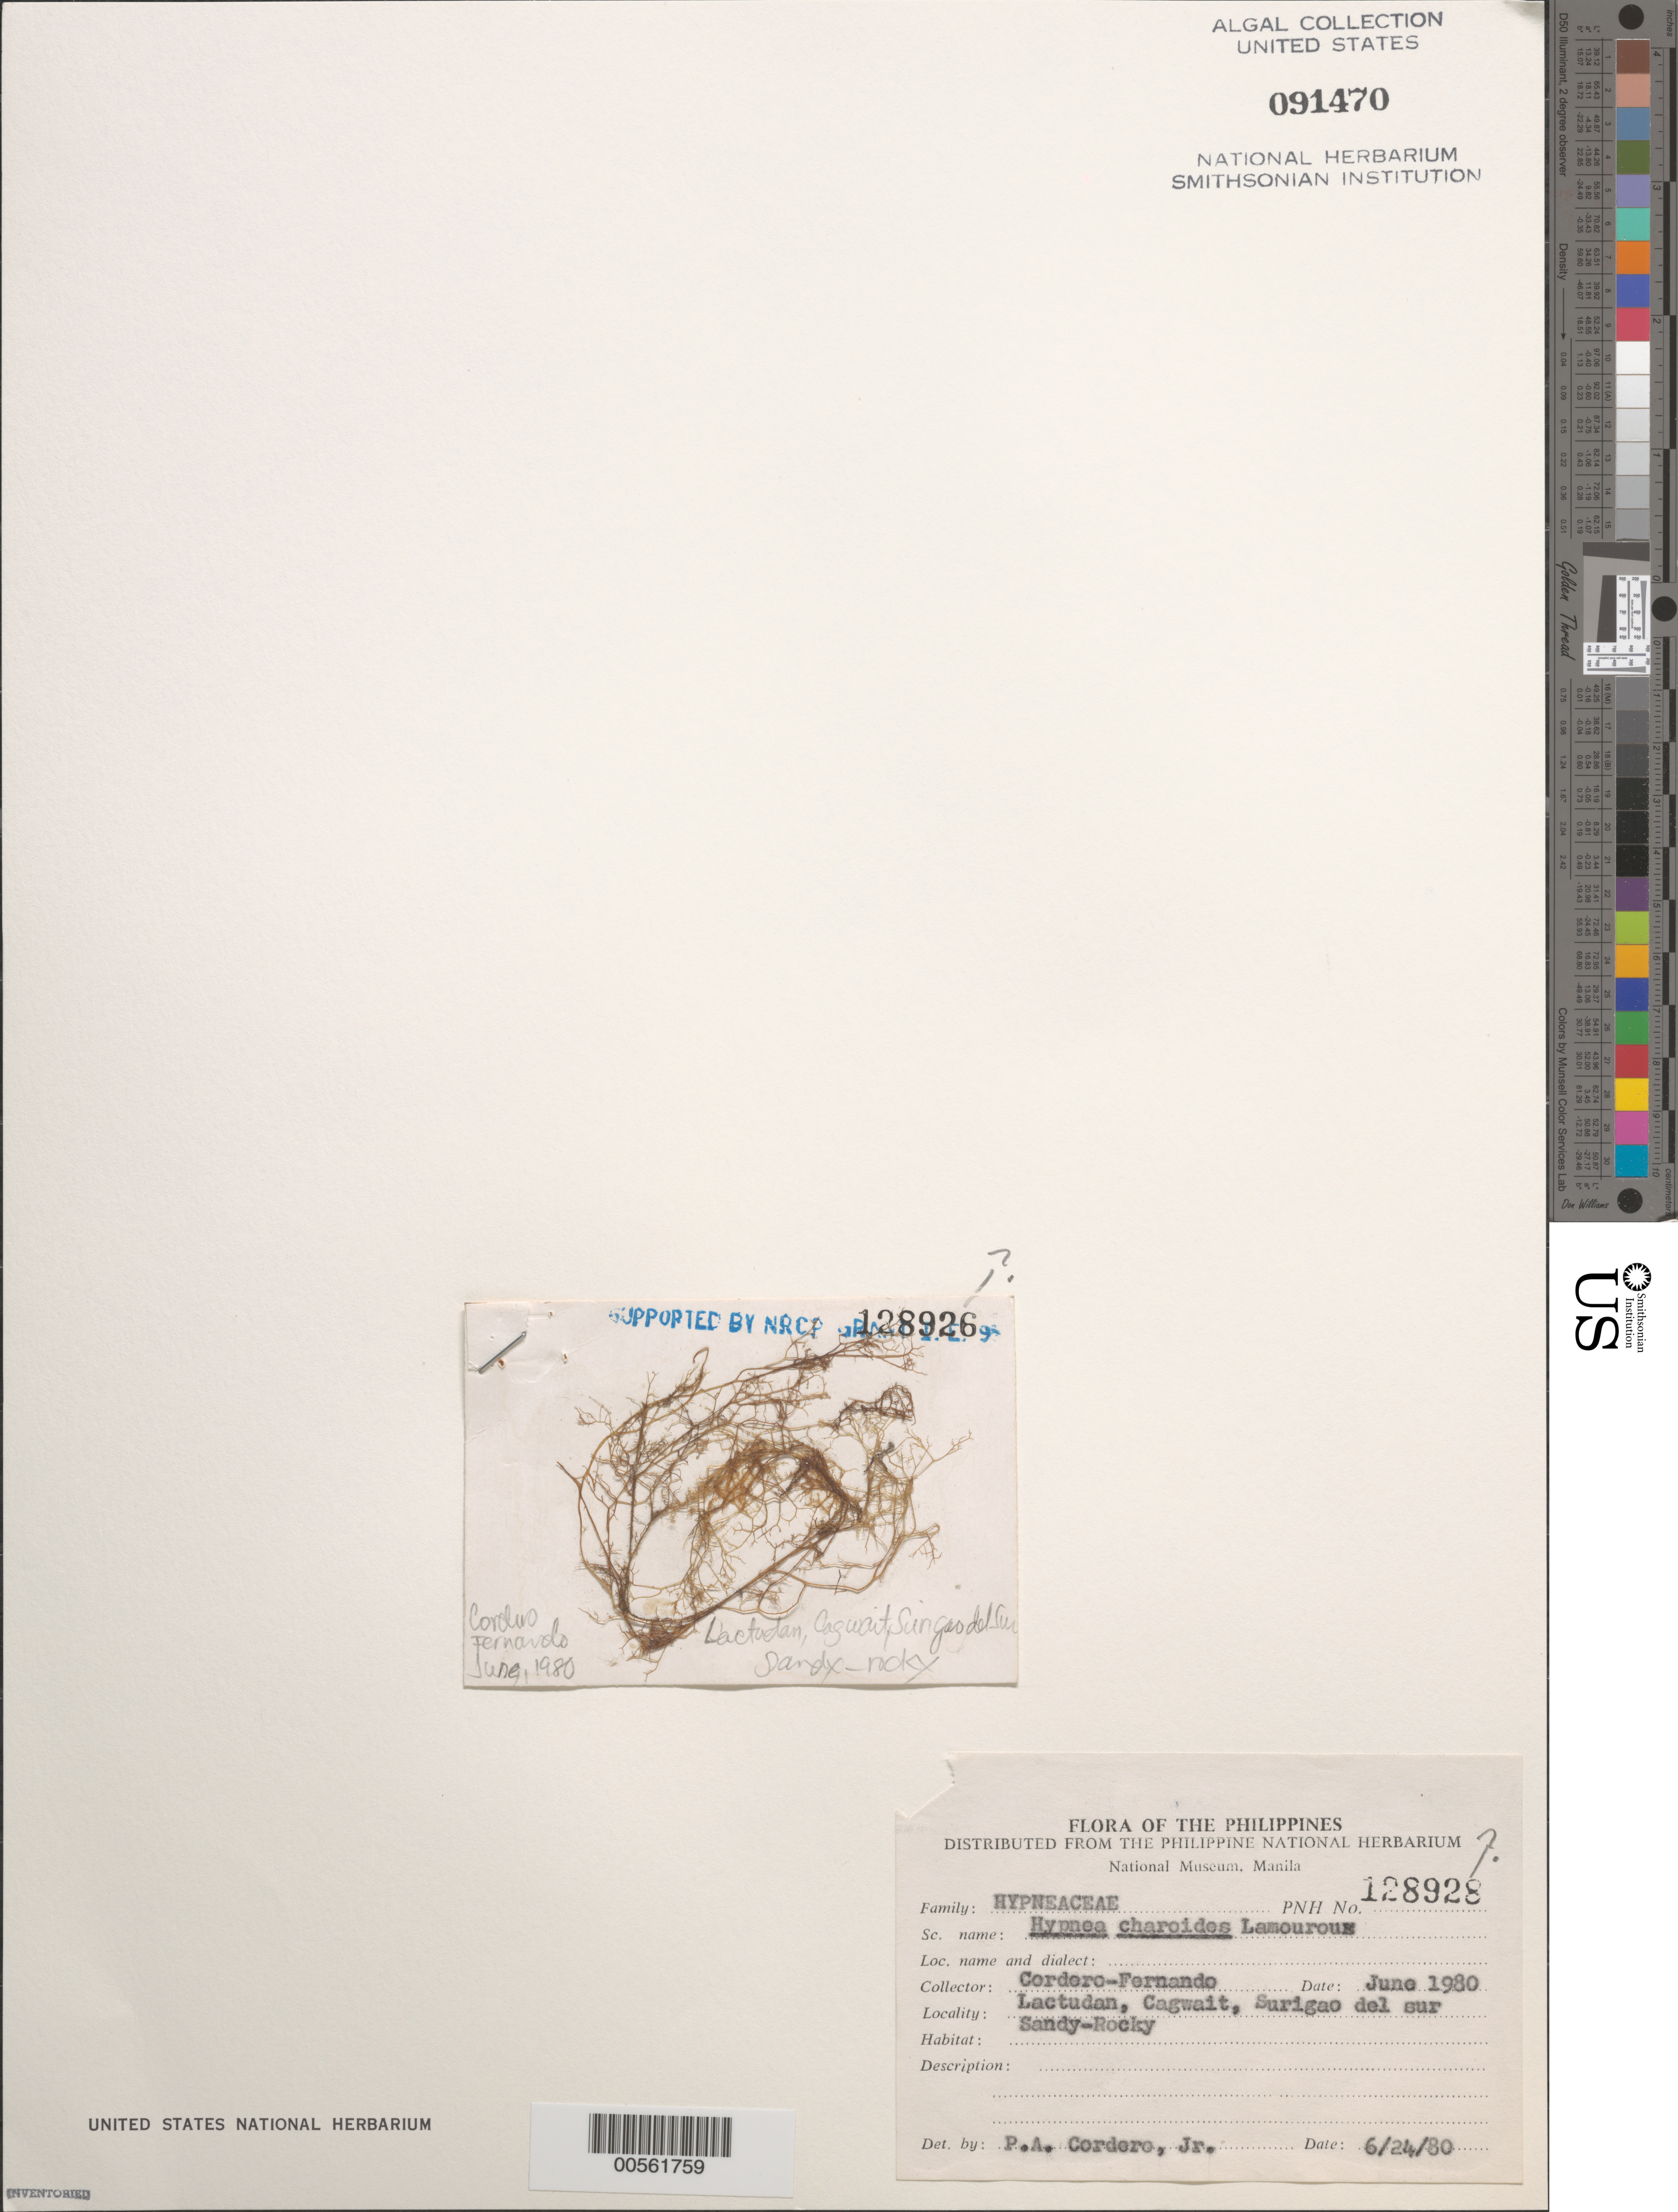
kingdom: Plantae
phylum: Rhodophyta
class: Florideophyceae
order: Gigartinales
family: Cystocloniaceae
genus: Hypnea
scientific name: Hypnea charoides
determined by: Cordero, P. A., Jr.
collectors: P. A. Cordero & O. Fernando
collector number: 128926 or 128928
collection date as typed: Jun 1980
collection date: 1980-06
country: Philippines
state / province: Caraga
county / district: Surigao del Sur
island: Mindanao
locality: Lactudan, Cagwait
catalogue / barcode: US 91470